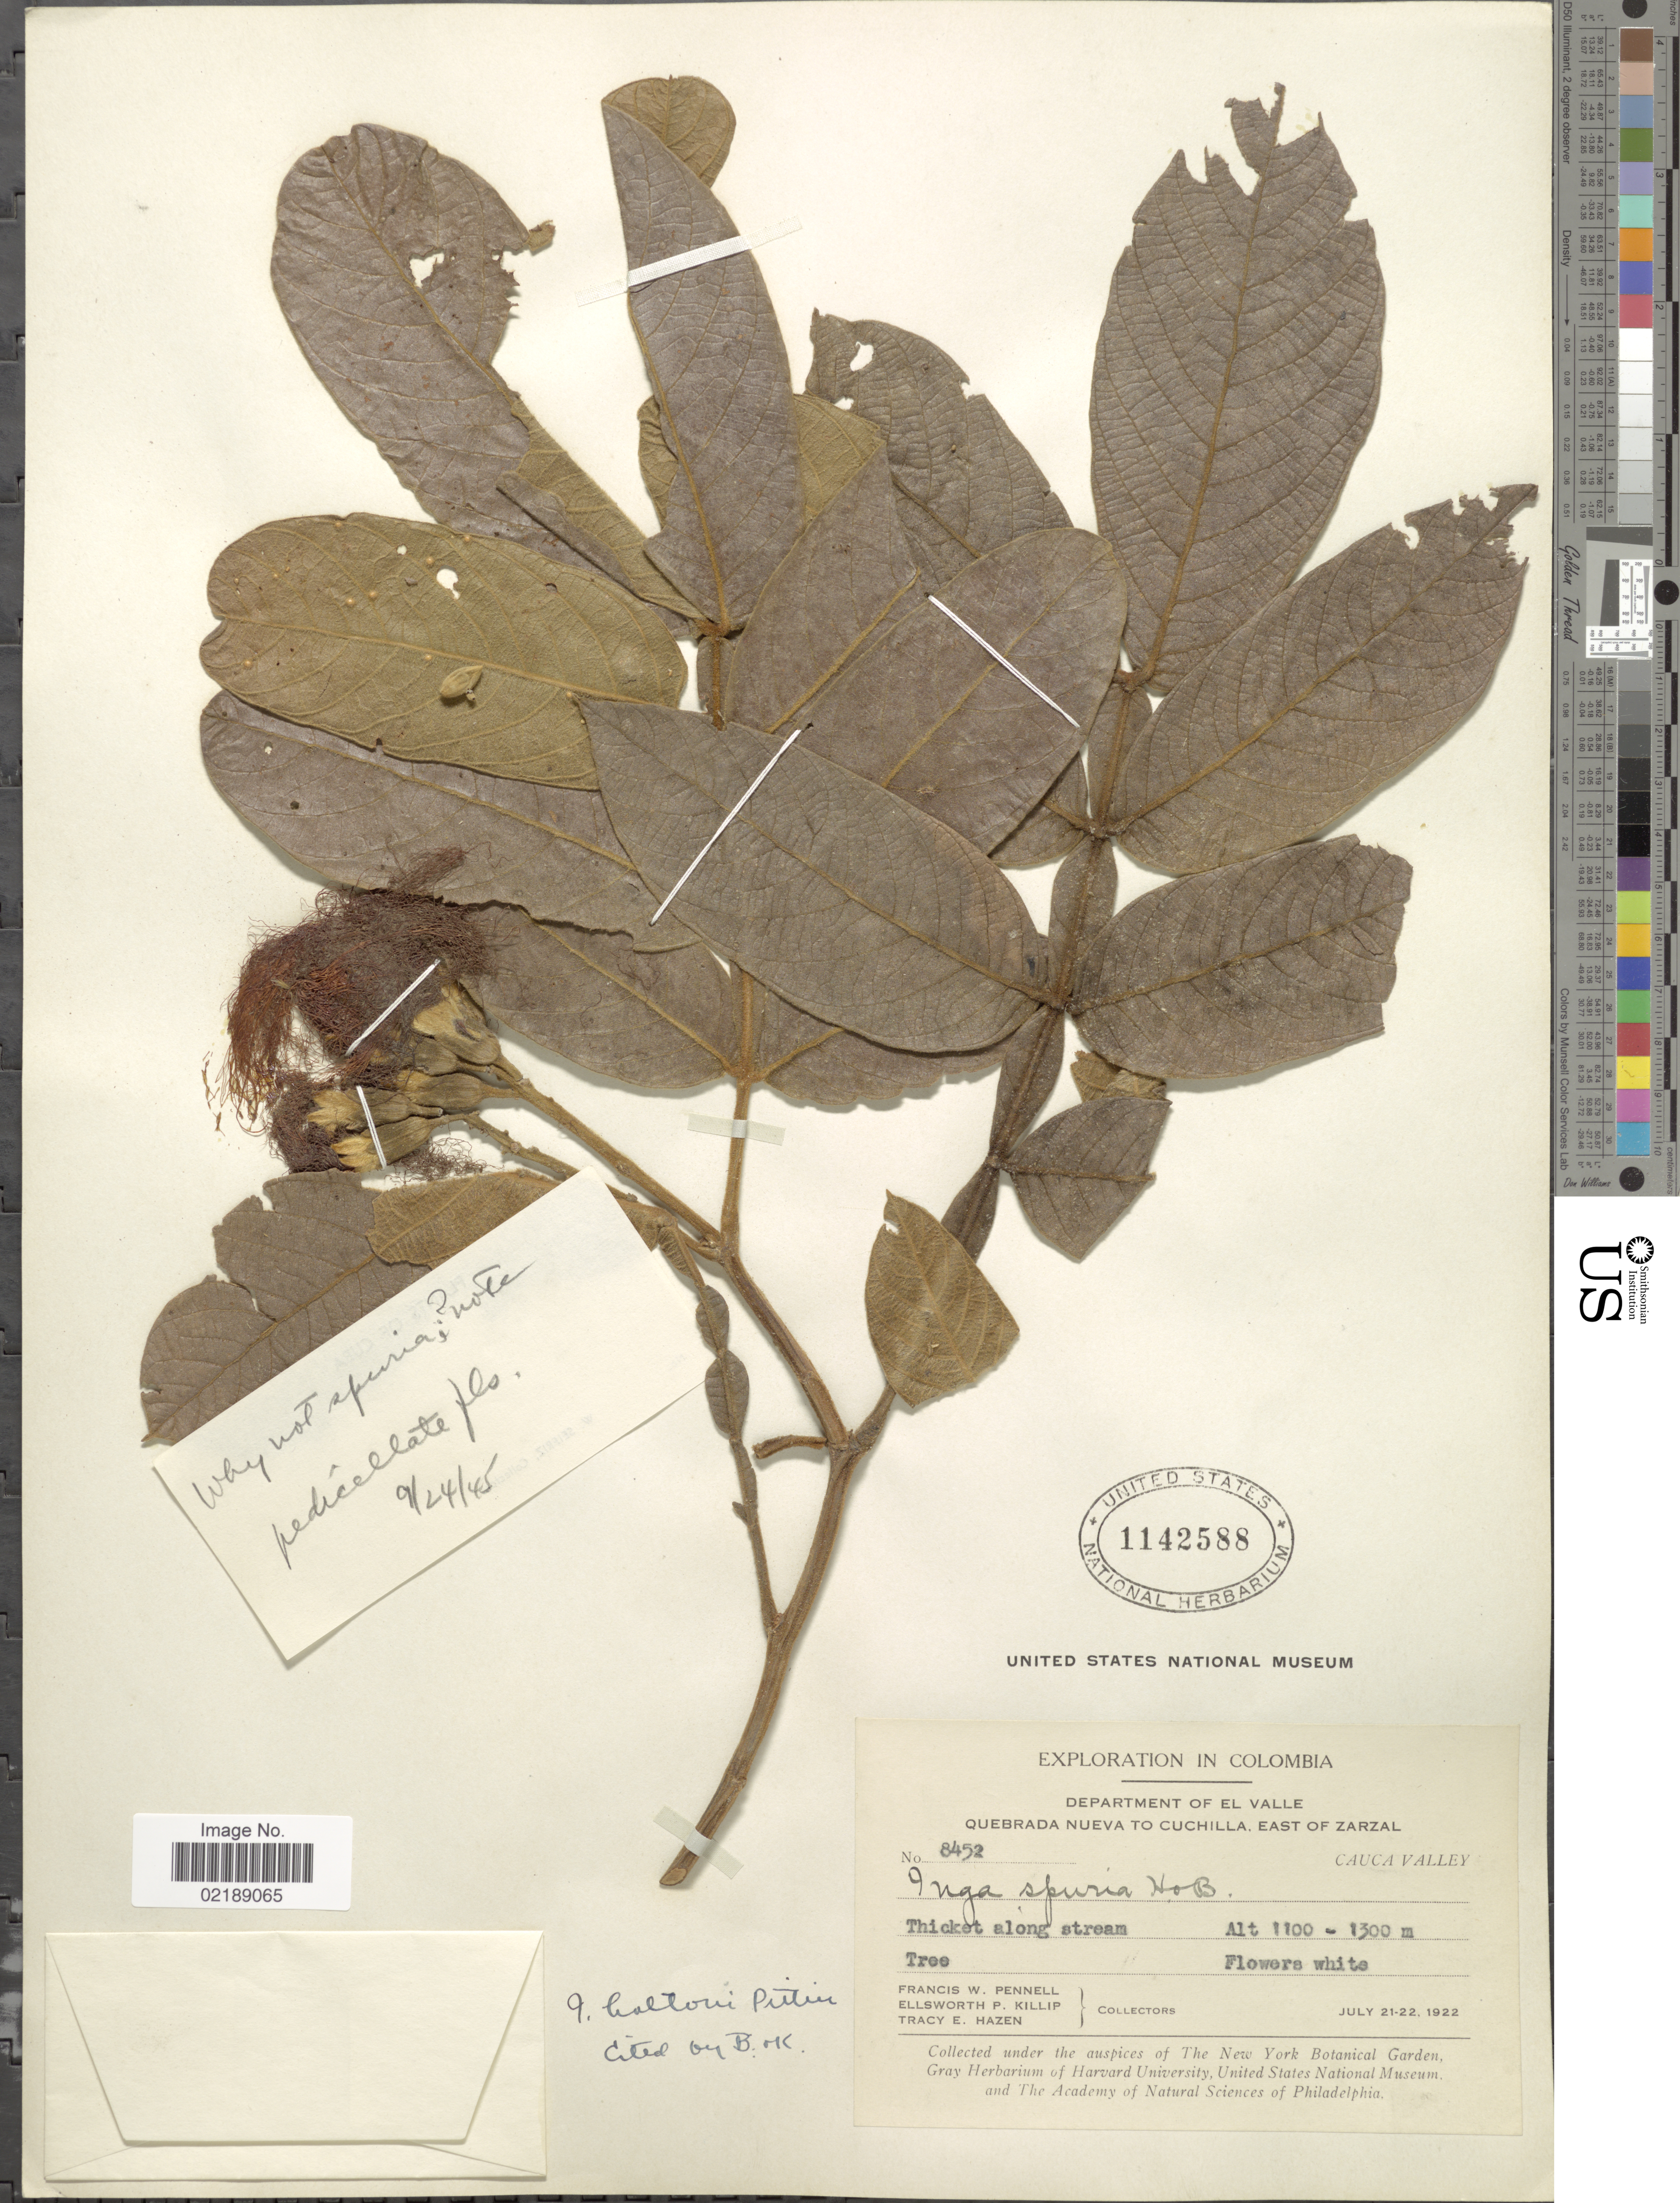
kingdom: Plantae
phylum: Tracheophyta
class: Magnoliopsida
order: Fabales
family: Fabaceae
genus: Inga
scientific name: Inga ornata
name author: Kunth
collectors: F. W. Pennell, E. P. Killip & T. E. Hazen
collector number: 8452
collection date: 1922-07-21/1922-07-22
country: Colombia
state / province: Valle del Cauca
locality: Quebrada Nueva to Cuchilla, east of Zarzal, Cauca Valley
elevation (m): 1100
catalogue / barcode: US 1142588